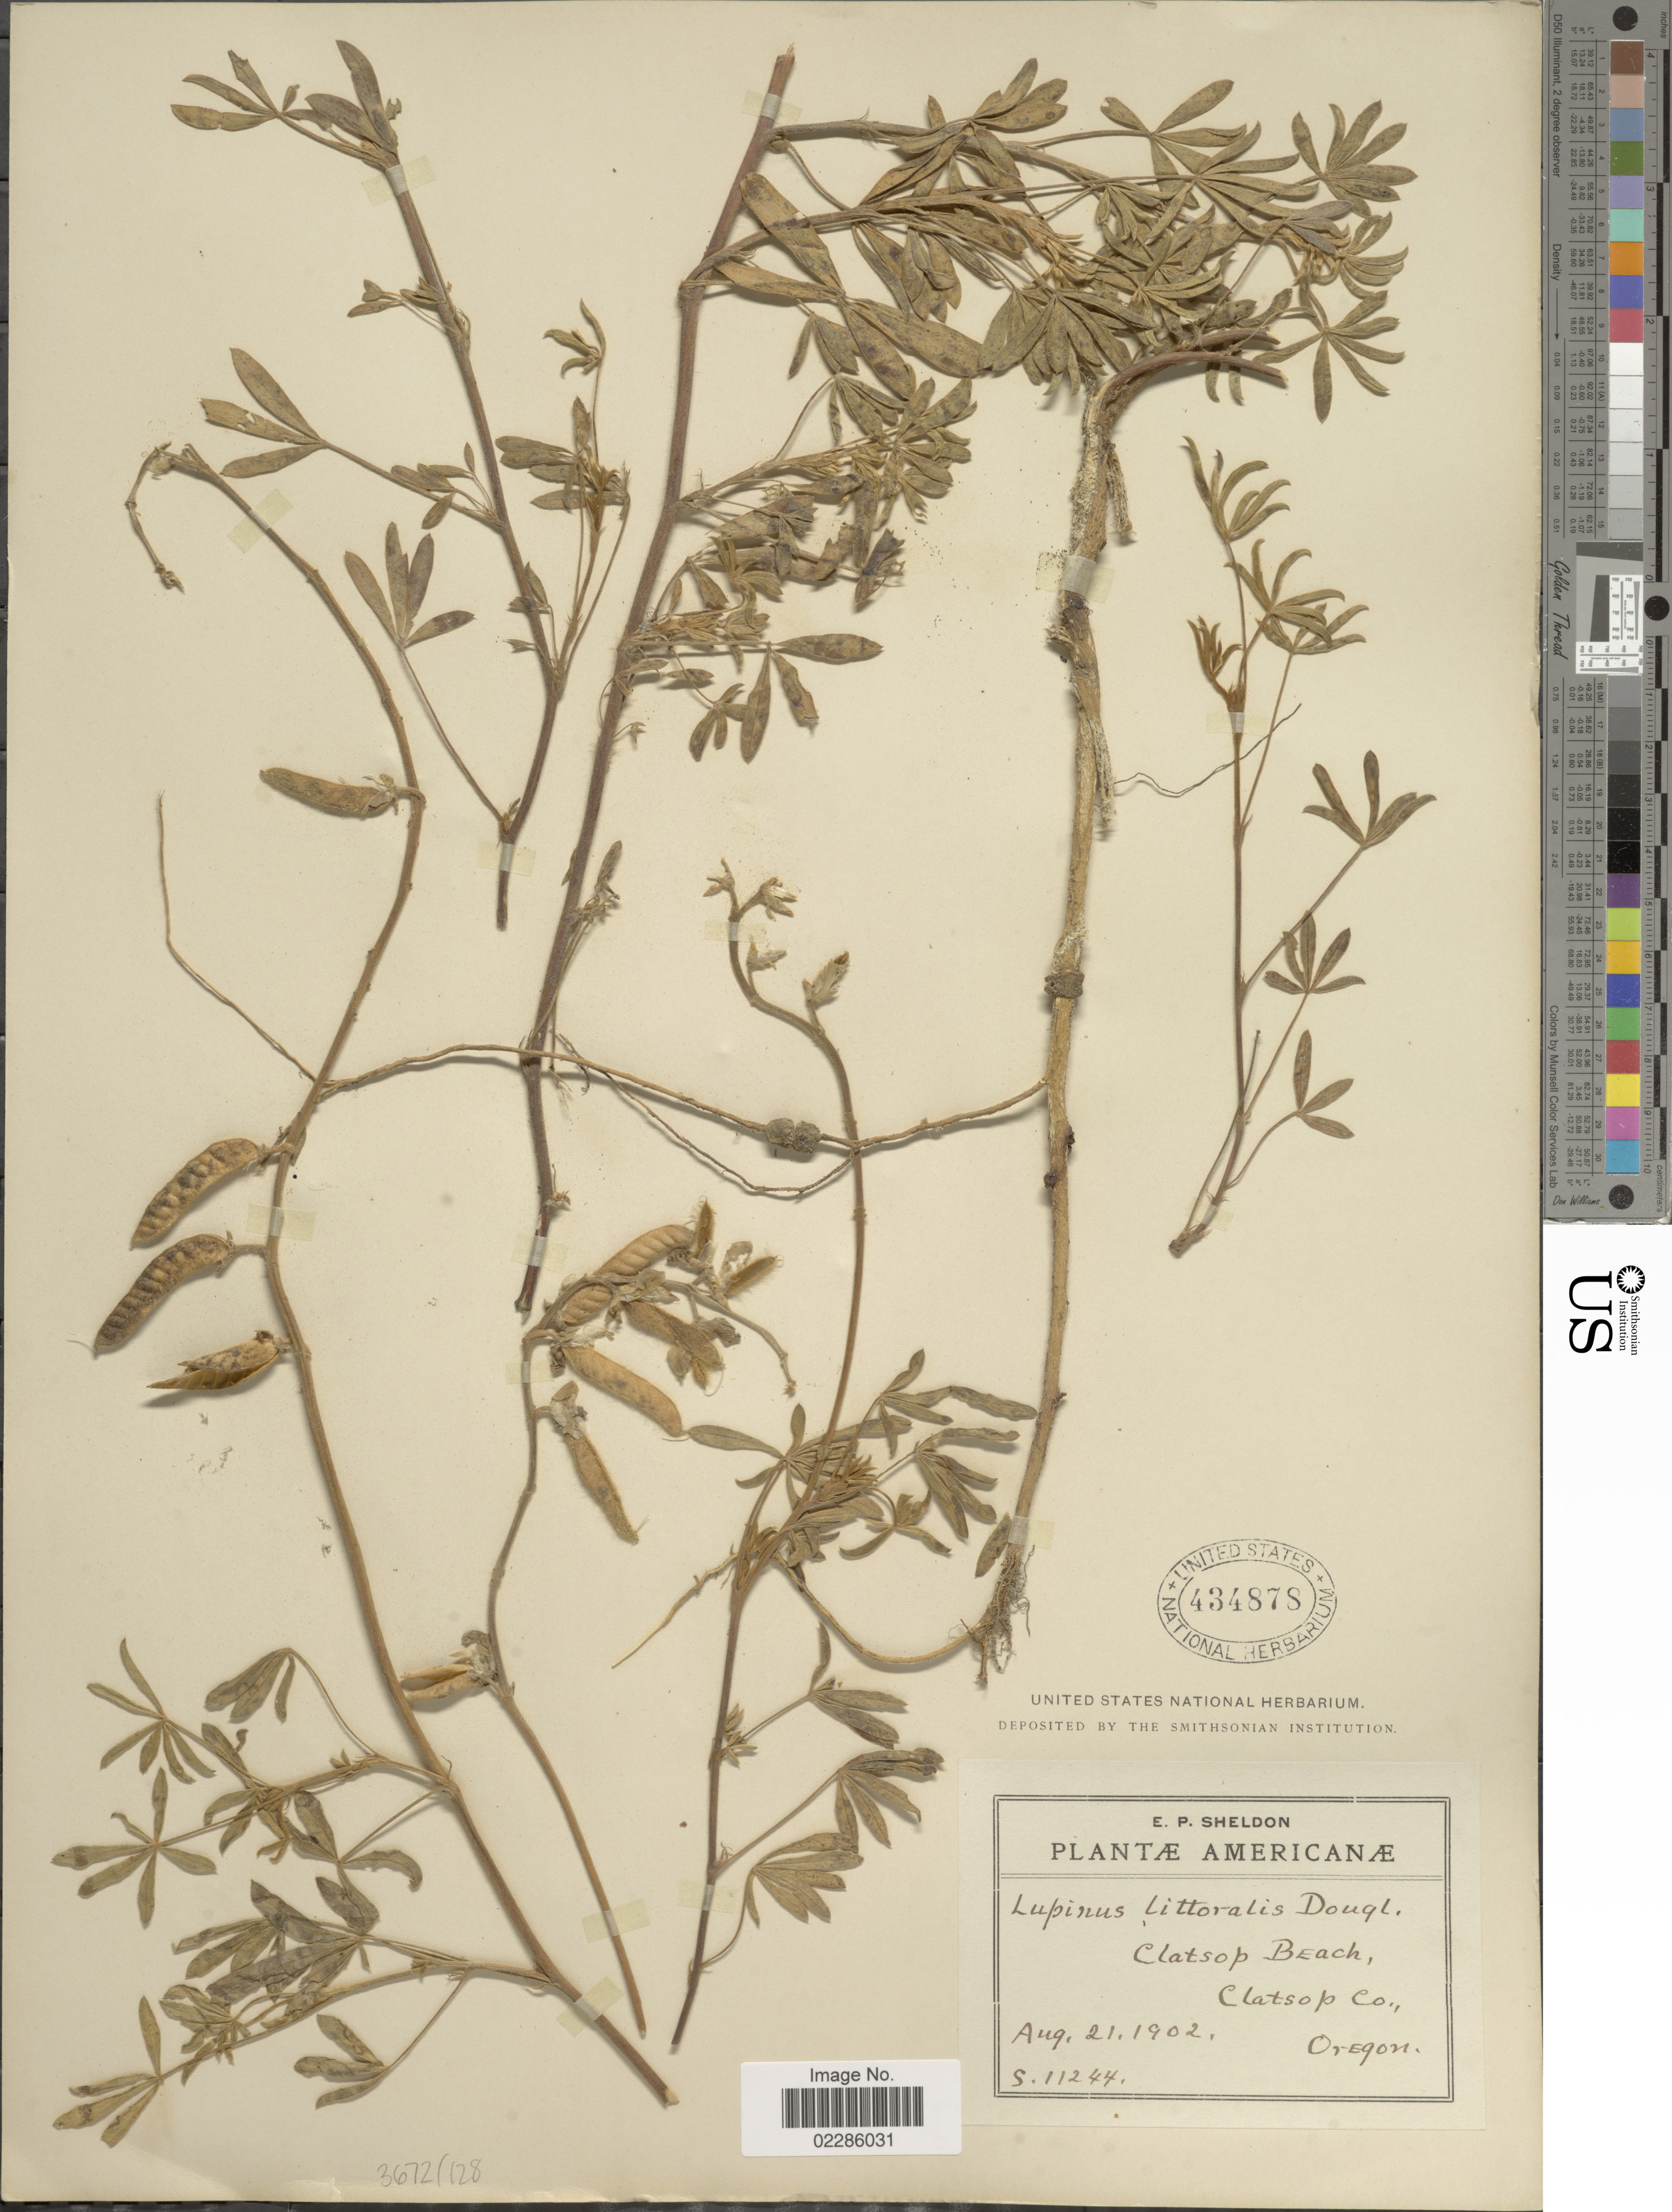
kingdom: Plantae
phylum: Tracheophyta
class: Magnoliopsida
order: Fabales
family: Fabaceae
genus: Lupinus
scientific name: Lupinus littoralis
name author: Douglas ex Lindl.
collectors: E. P. Sheldon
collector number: S.11244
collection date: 1902-08-21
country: United States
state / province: Oregon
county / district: Clatsop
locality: Clarsop Beach, Clatsop Co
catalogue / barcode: US 434878